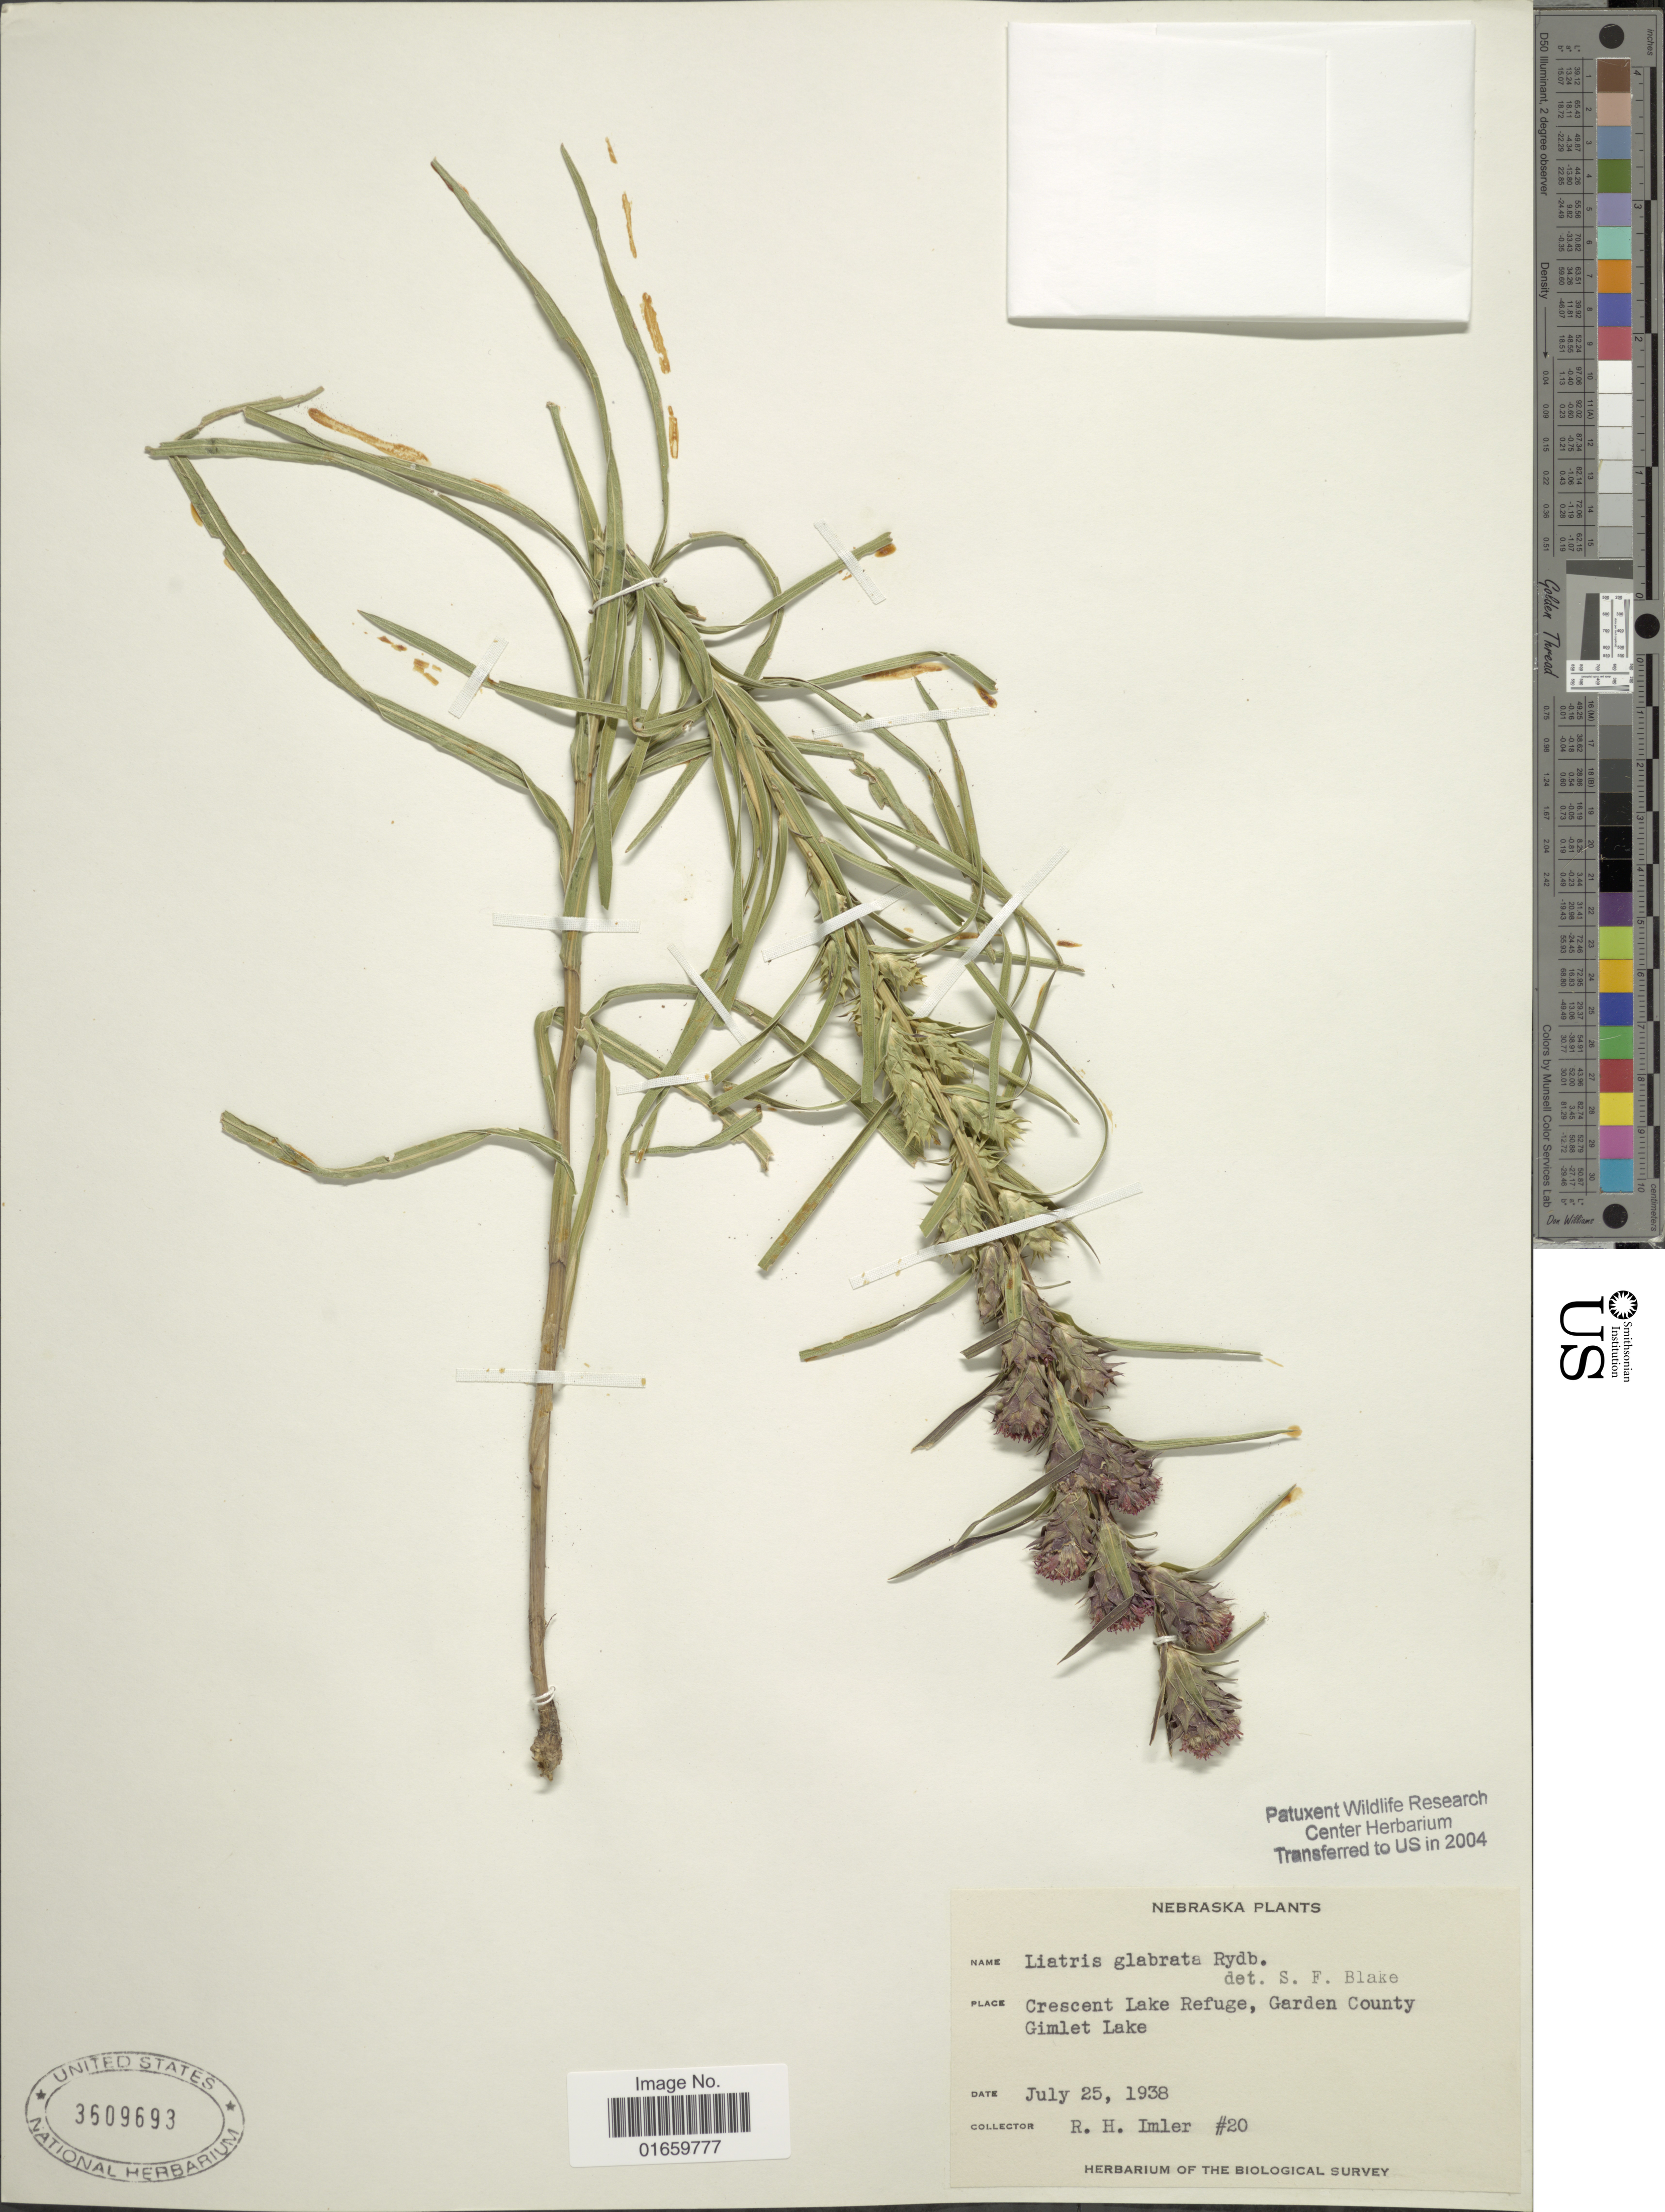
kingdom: Plantae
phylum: Tracheophyta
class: Magnoliopsida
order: Asterales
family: Asteraceae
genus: Liatris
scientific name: Liatris squarrosa var. glabrata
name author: (Rydb.) Gaiser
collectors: R. Imler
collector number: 20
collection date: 1938-07-25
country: United States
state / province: Nebraska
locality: Crescent Lake Refuge, Garden County, Gimlet Lake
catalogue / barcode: US 3509693